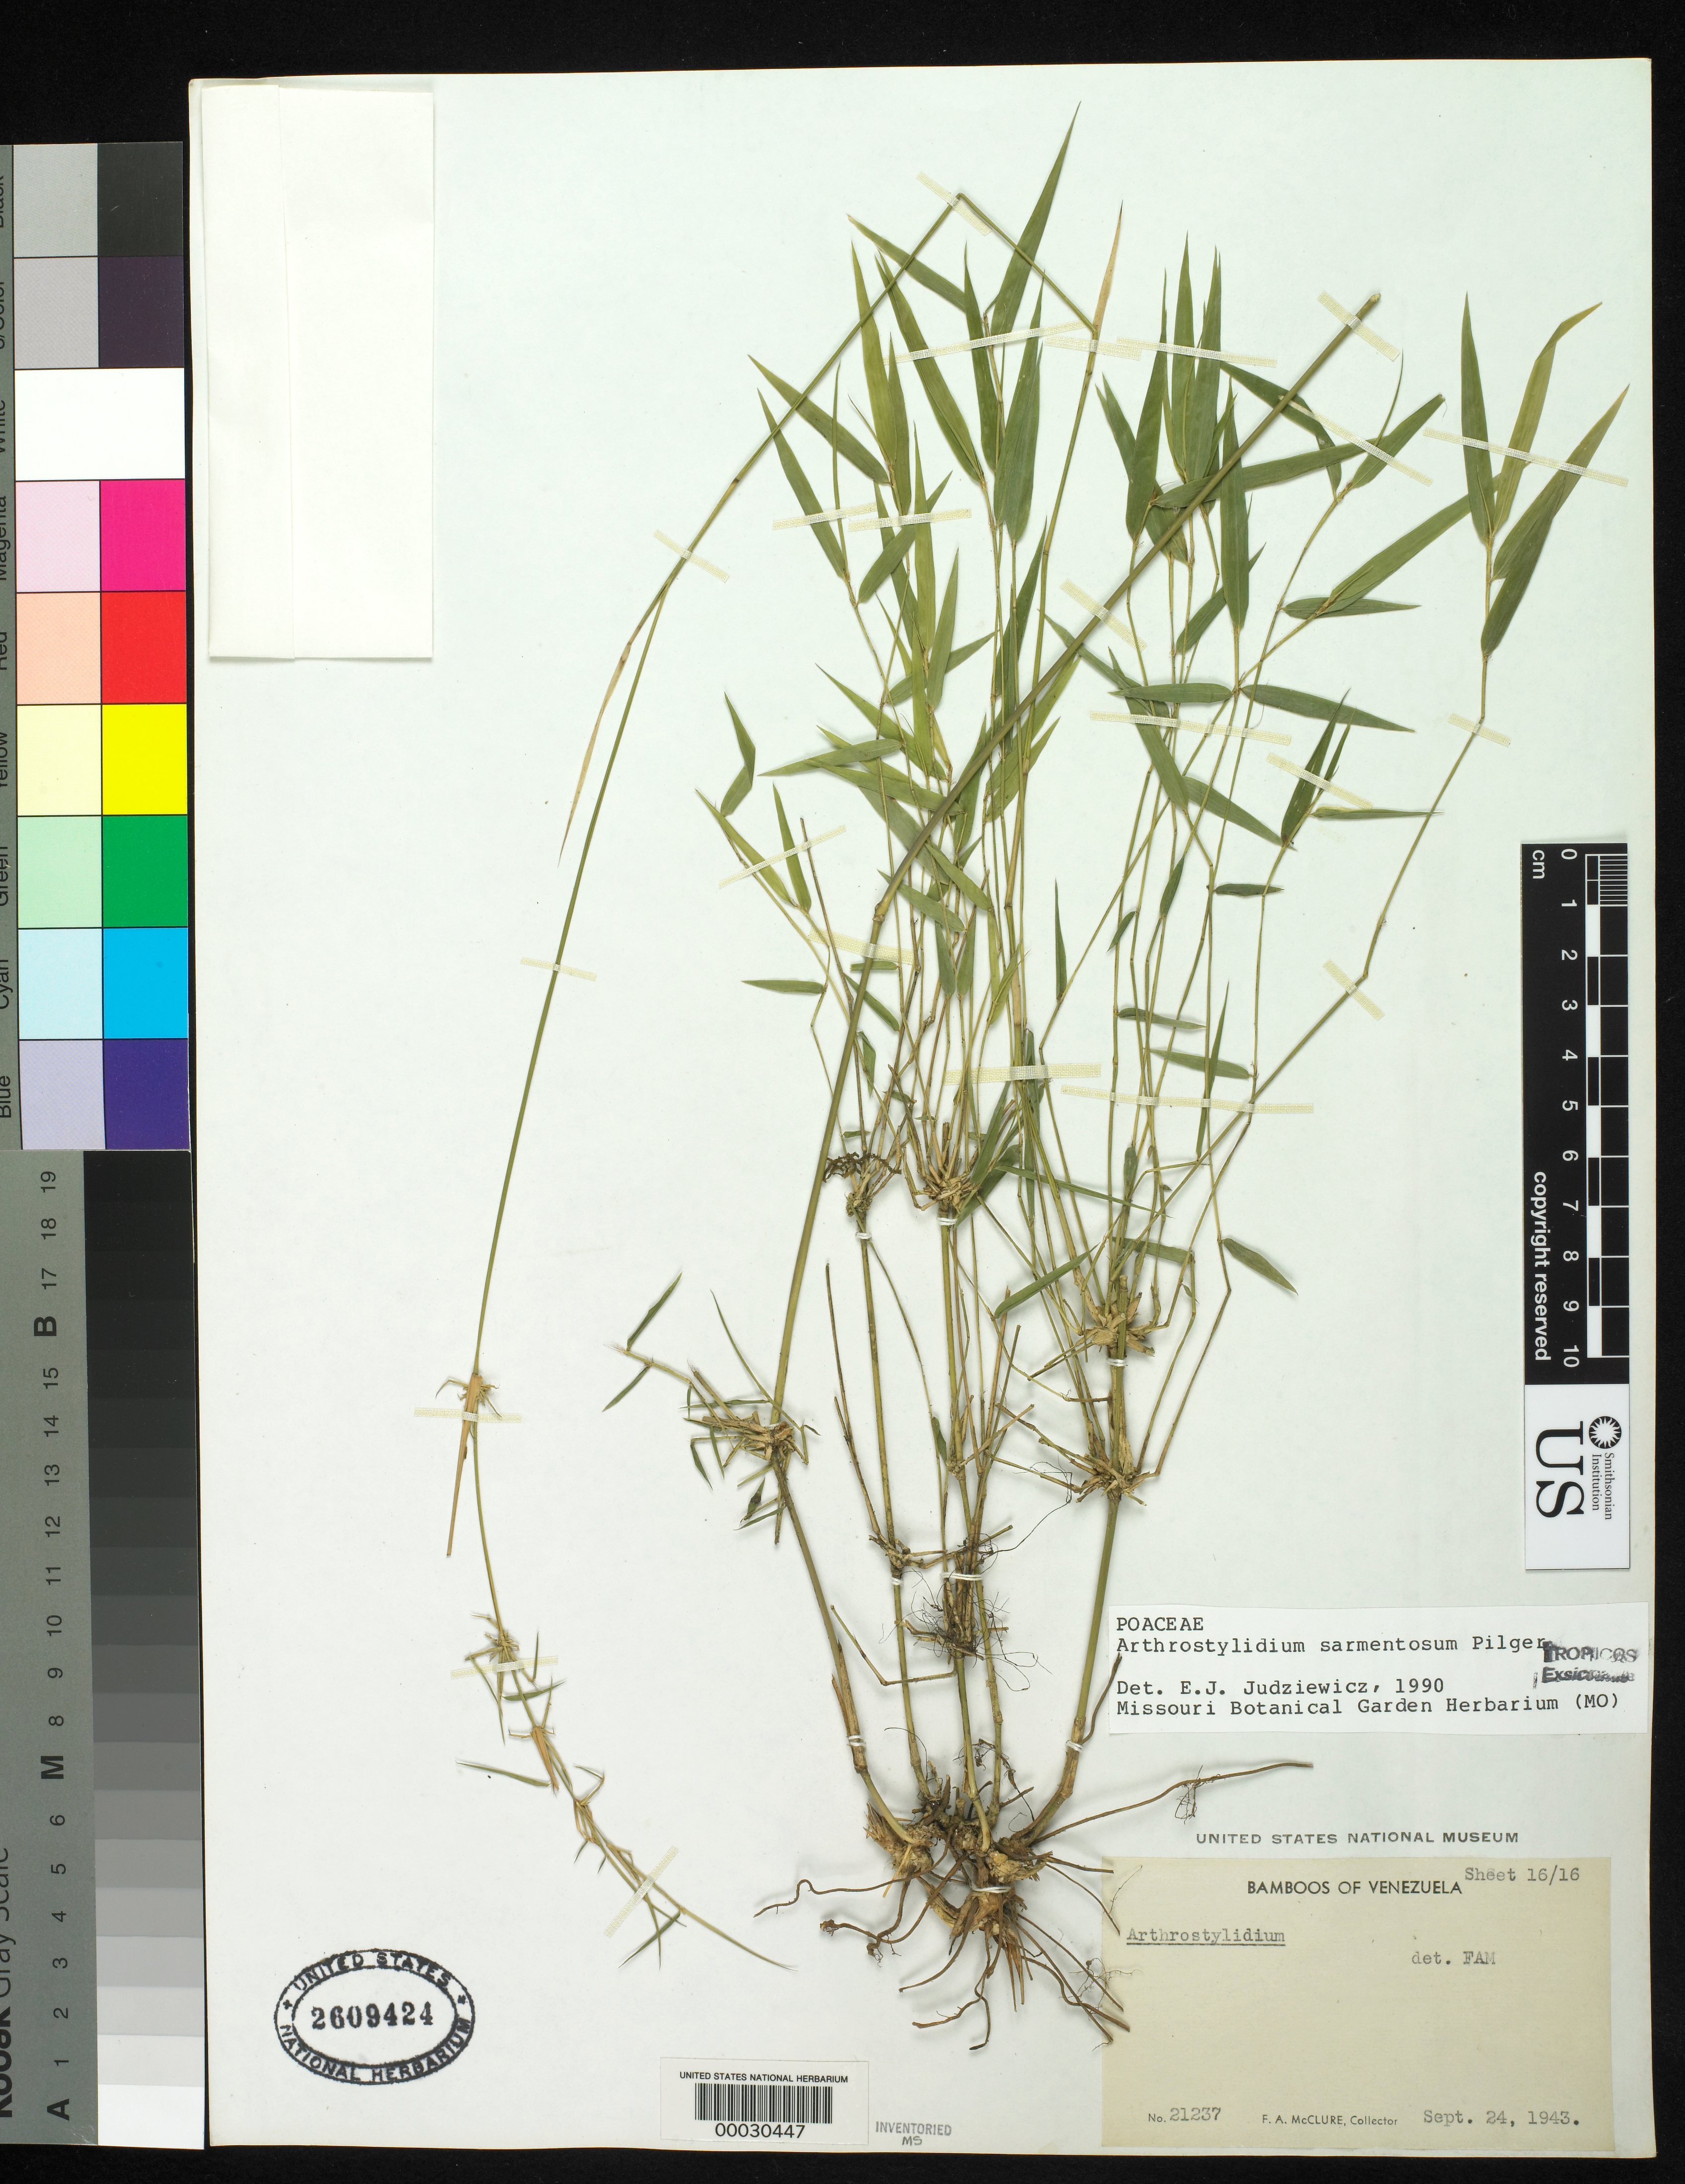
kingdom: Plantae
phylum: Tracheophyta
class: Liliopsida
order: Poales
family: Poaceae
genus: Arthrostylidium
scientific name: Arthrostylidium sarmentosum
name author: Pilg. in Urb.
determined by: Judziewicz, E. J.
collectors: F. A. McClure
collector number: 21237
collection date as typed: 24 Sep 1943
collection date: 1943-09-24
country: Venezuela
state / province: Distrito Federal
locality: El junquito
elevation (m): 1800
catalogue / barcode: US 2609424